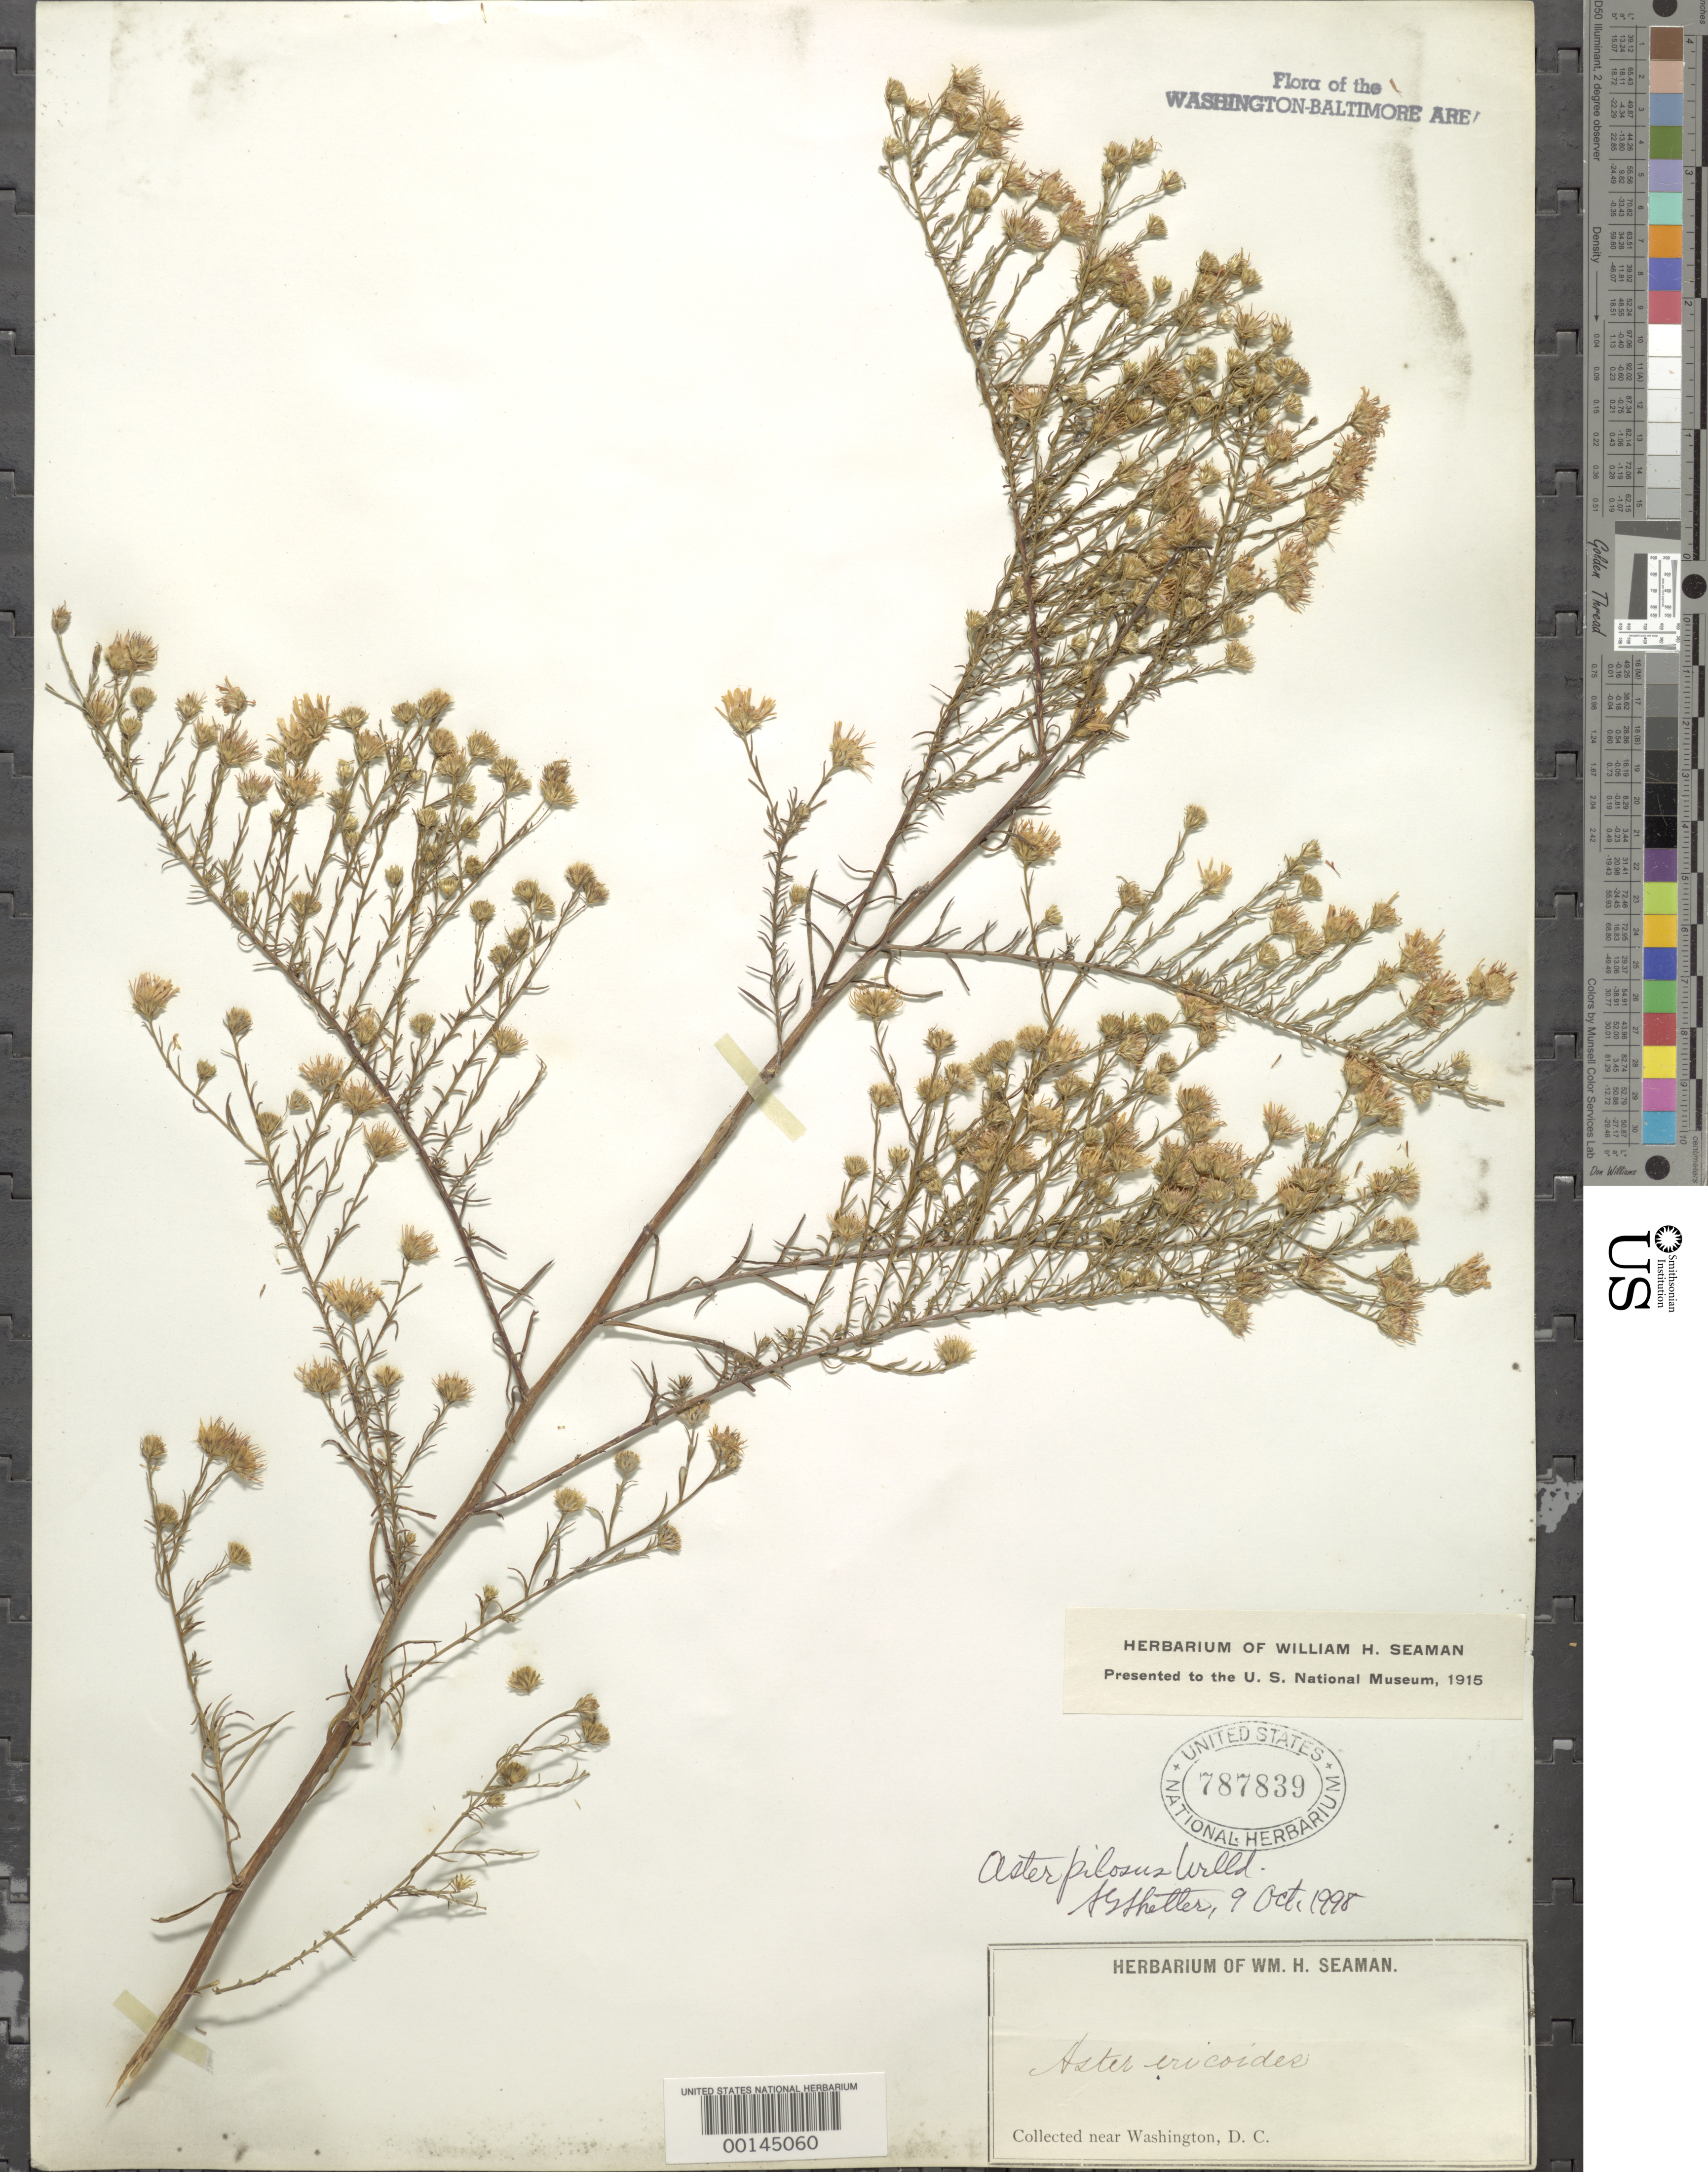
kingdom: Plantae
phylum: Tracheophyta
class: Magnoliopsida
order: Asterales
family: Asteraceae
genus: Symphyotrichum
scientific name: Symphyotrichum pilosum var. pringlei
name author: (A. Gray) G.L. Nesom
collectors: W. Seaman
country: United States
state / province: District of Columbia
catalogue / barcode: US 787839